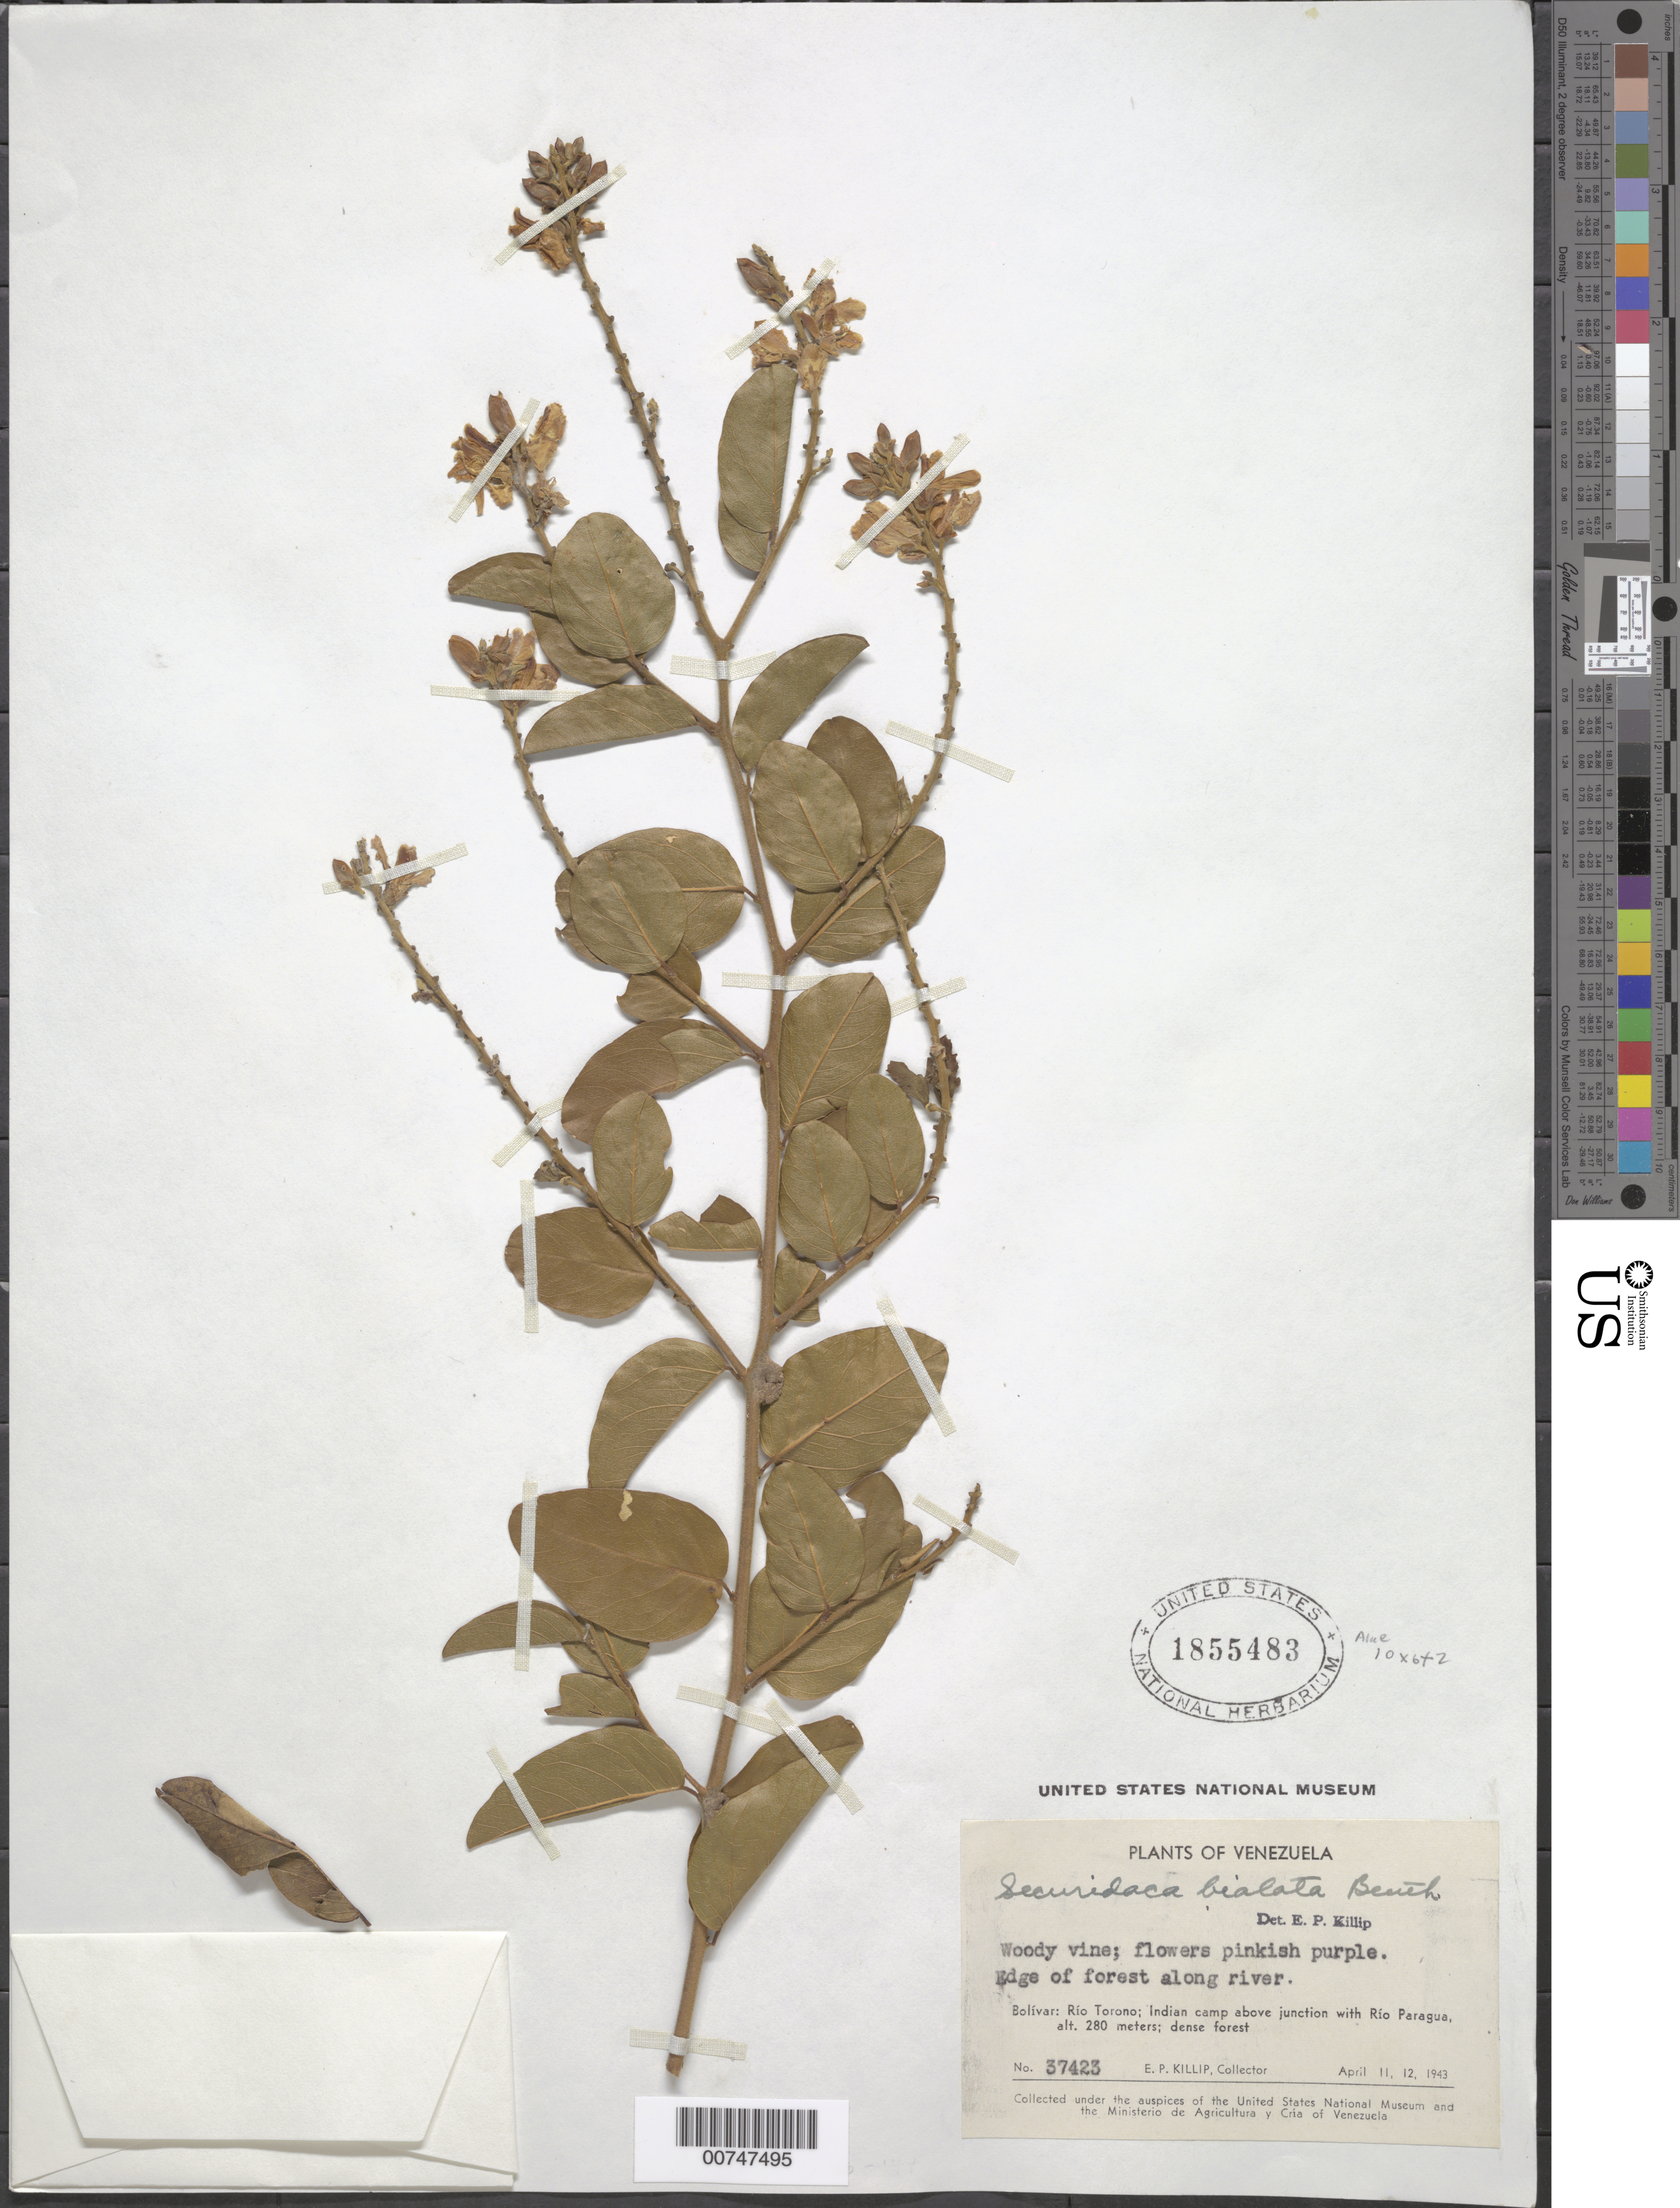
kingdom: Plantae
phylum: Tracheophyta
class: Magnoliopsida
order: Fabales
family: Polygalaceae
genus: Securidaca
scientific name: Securidaca bialata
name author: Benth.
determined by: Killip, Ellsworth P.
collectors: E. P. Killip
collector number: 37423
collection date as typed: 11-Apr-43 to 12-Apr-43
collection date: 1943-04-11/1943-04-12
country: Venezuela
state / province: Bolívar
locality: Río Torono, Indian camp above junction with Río Paragua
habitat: Dense forest; edge of forest along river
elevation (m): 280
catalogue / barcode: US 1855483